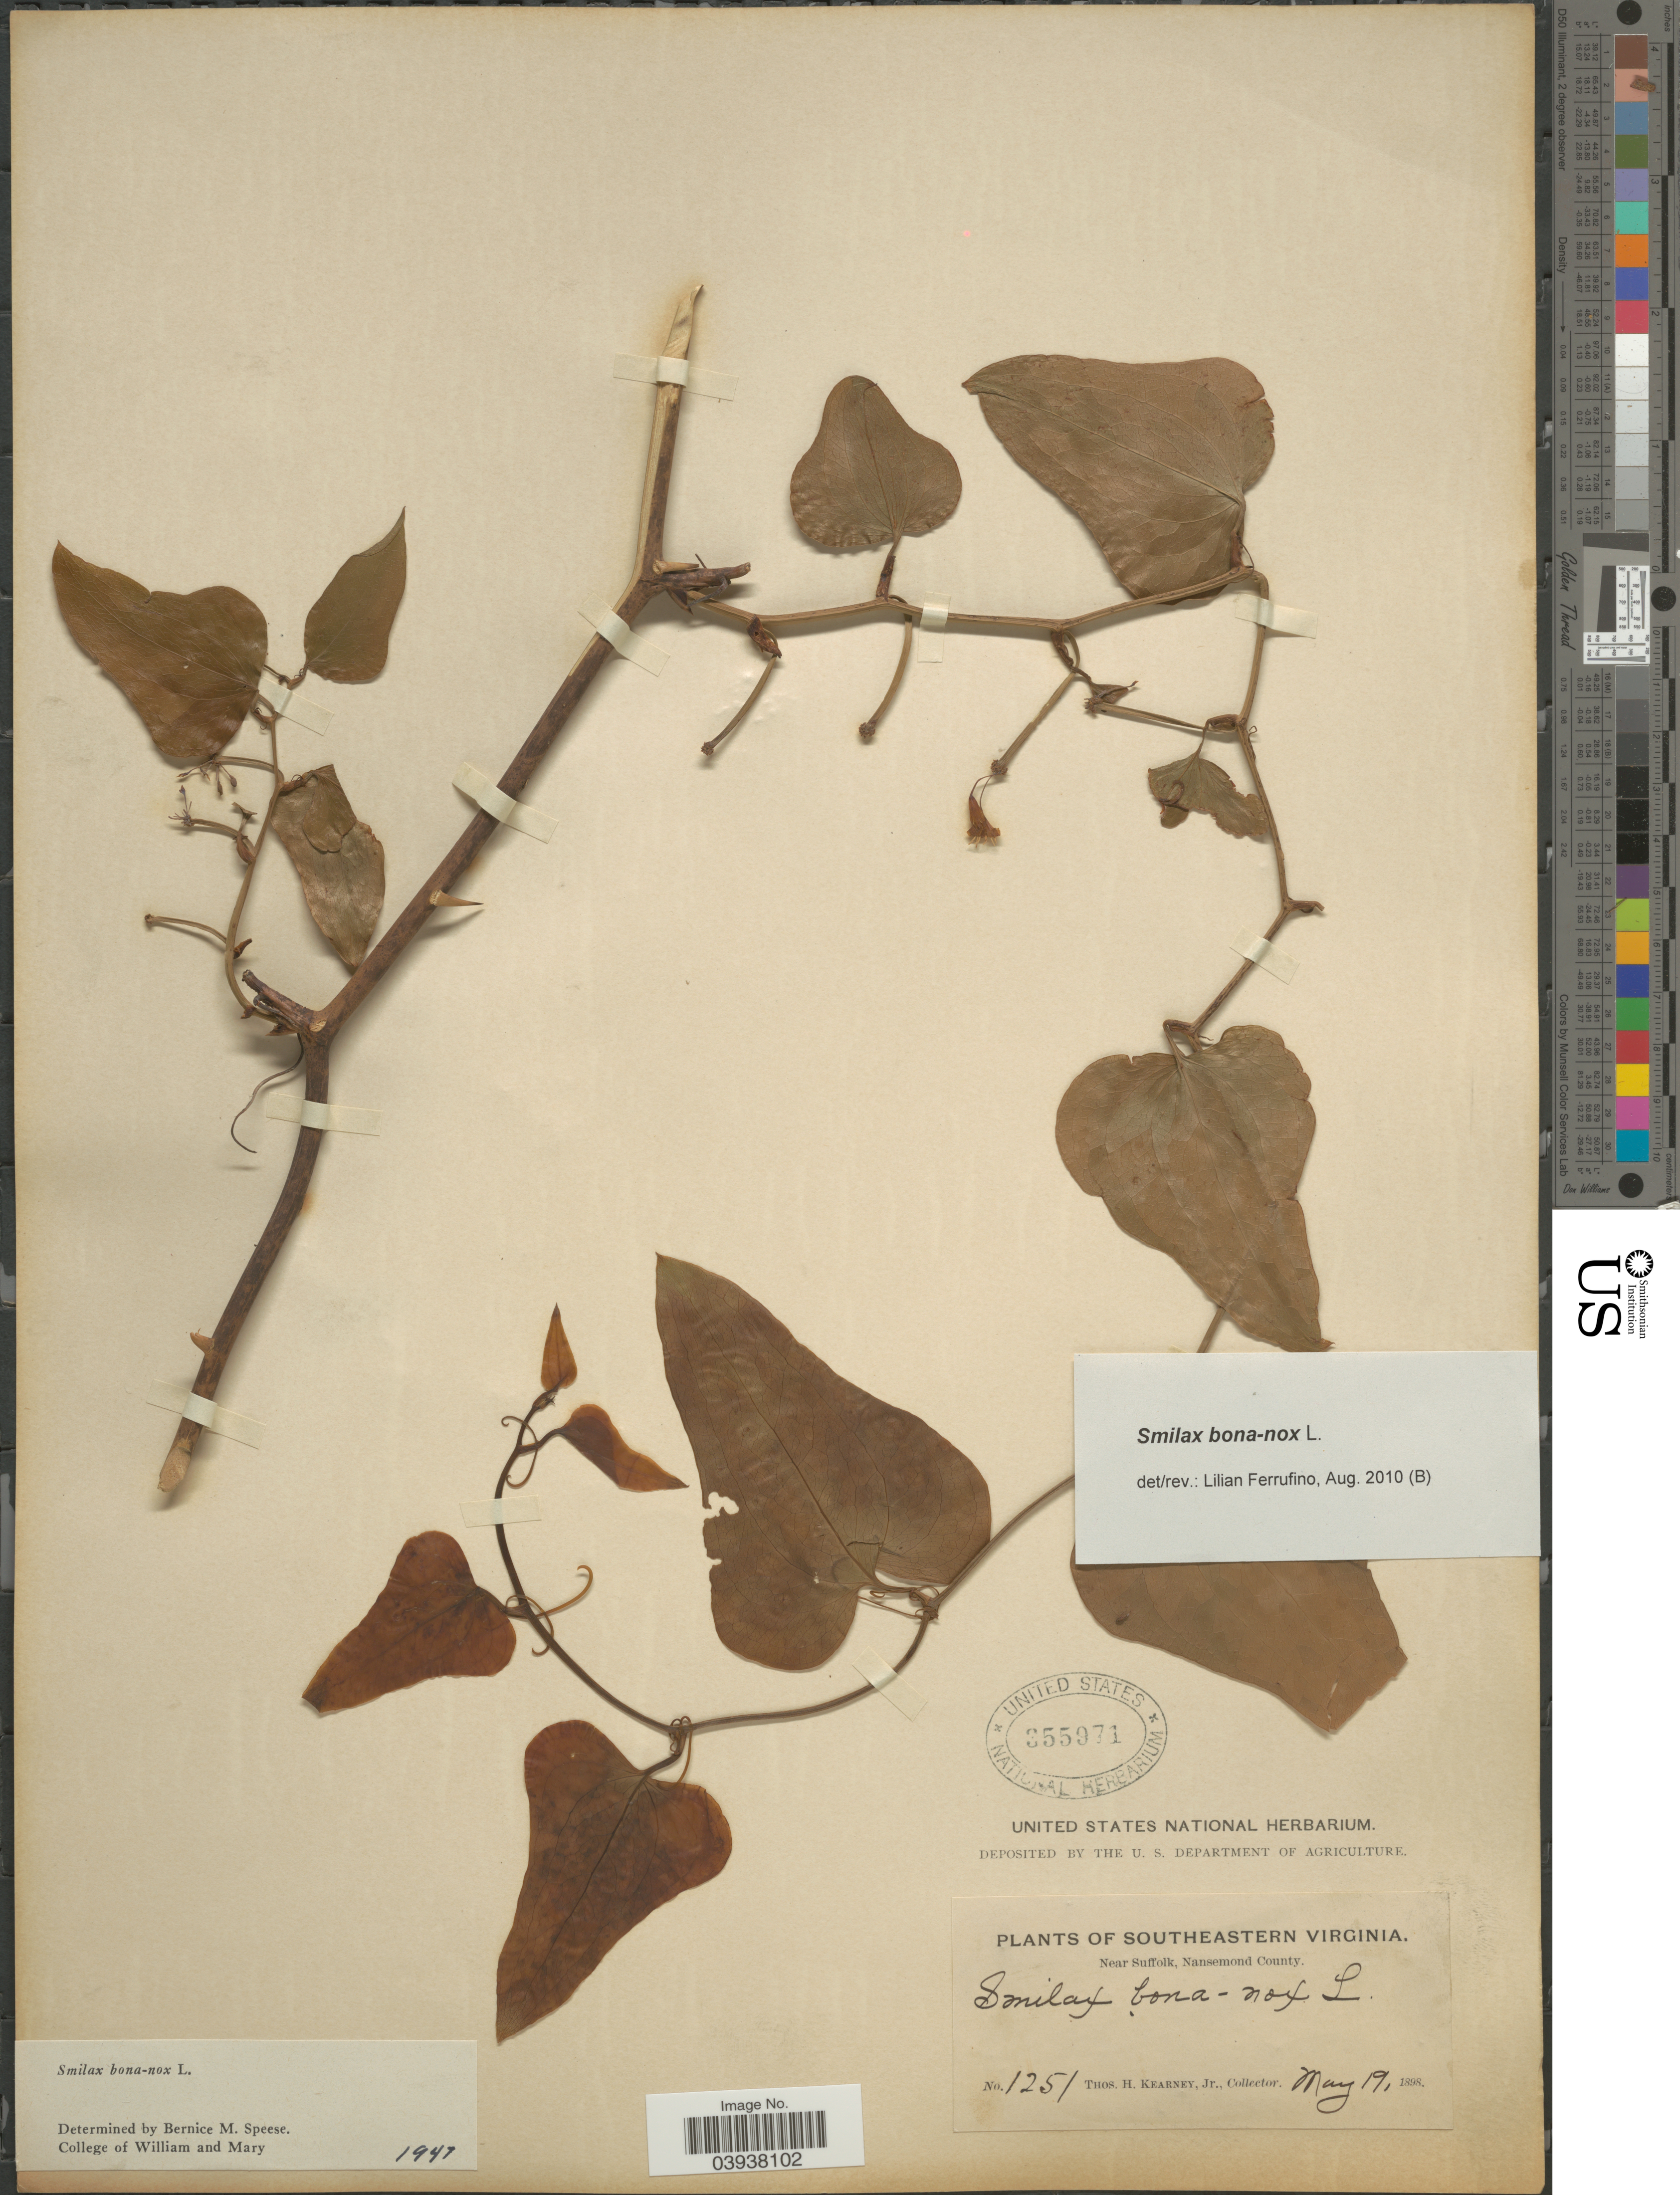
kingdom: Plantae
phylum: Tracheophyta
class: Liliopsida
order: Liliales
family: Smilacaceae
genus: Smilax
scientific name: Smilax bona-nox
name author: L.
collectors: T. H. Kearney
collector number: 1251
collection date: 1898-05-19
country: United States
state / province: Virginia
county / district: City of Suffolk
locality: Southeastern Virginia. Near Suffolk, Nansemond County.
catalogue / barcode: US 355971